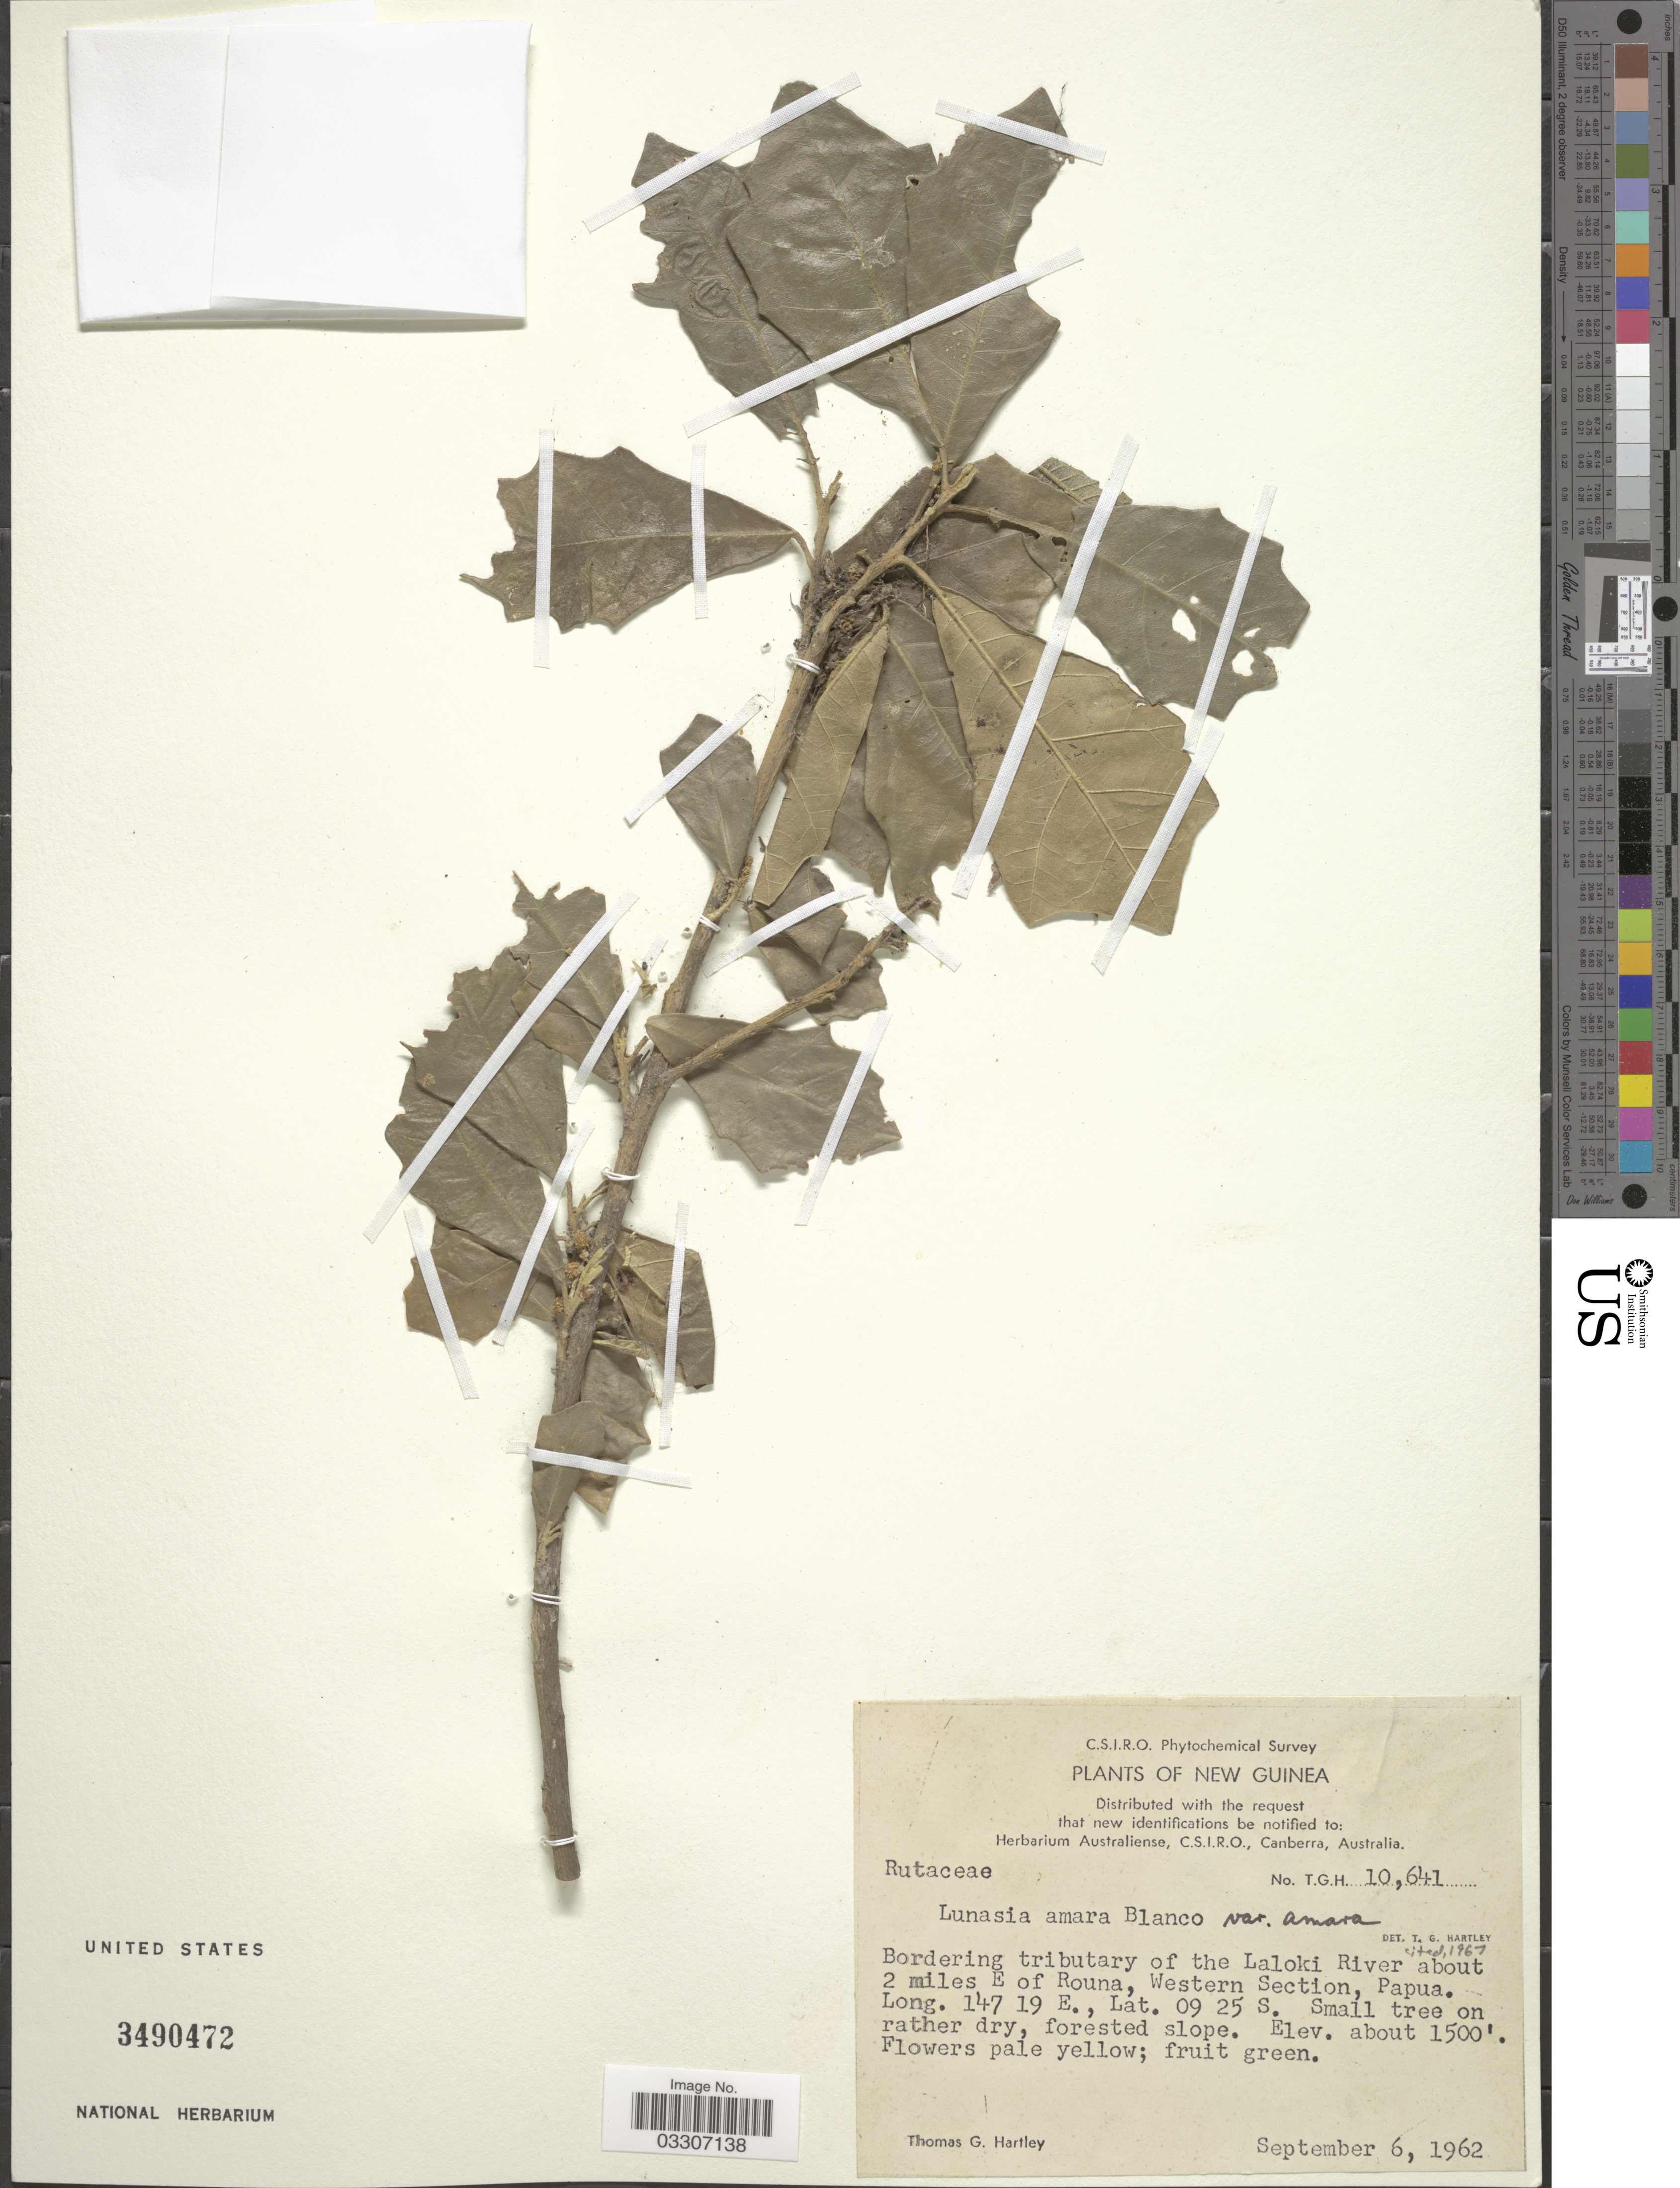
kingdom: Plantae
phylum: Tracheophyta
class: Magnoliopsida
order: Sapindales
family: Rutaceae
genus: Lunasia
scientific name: Lunasia amara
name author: Blanco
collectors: T. G. Hartley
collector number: T.G.H. 10641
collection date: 1962-09-06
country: Papua New Guinea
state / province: Manus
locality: New Guinea. Bordering tributary of the Laloki River about 2 miles E of Rouna, Western Section, Papua.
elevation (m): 457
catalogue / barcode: US 3490472